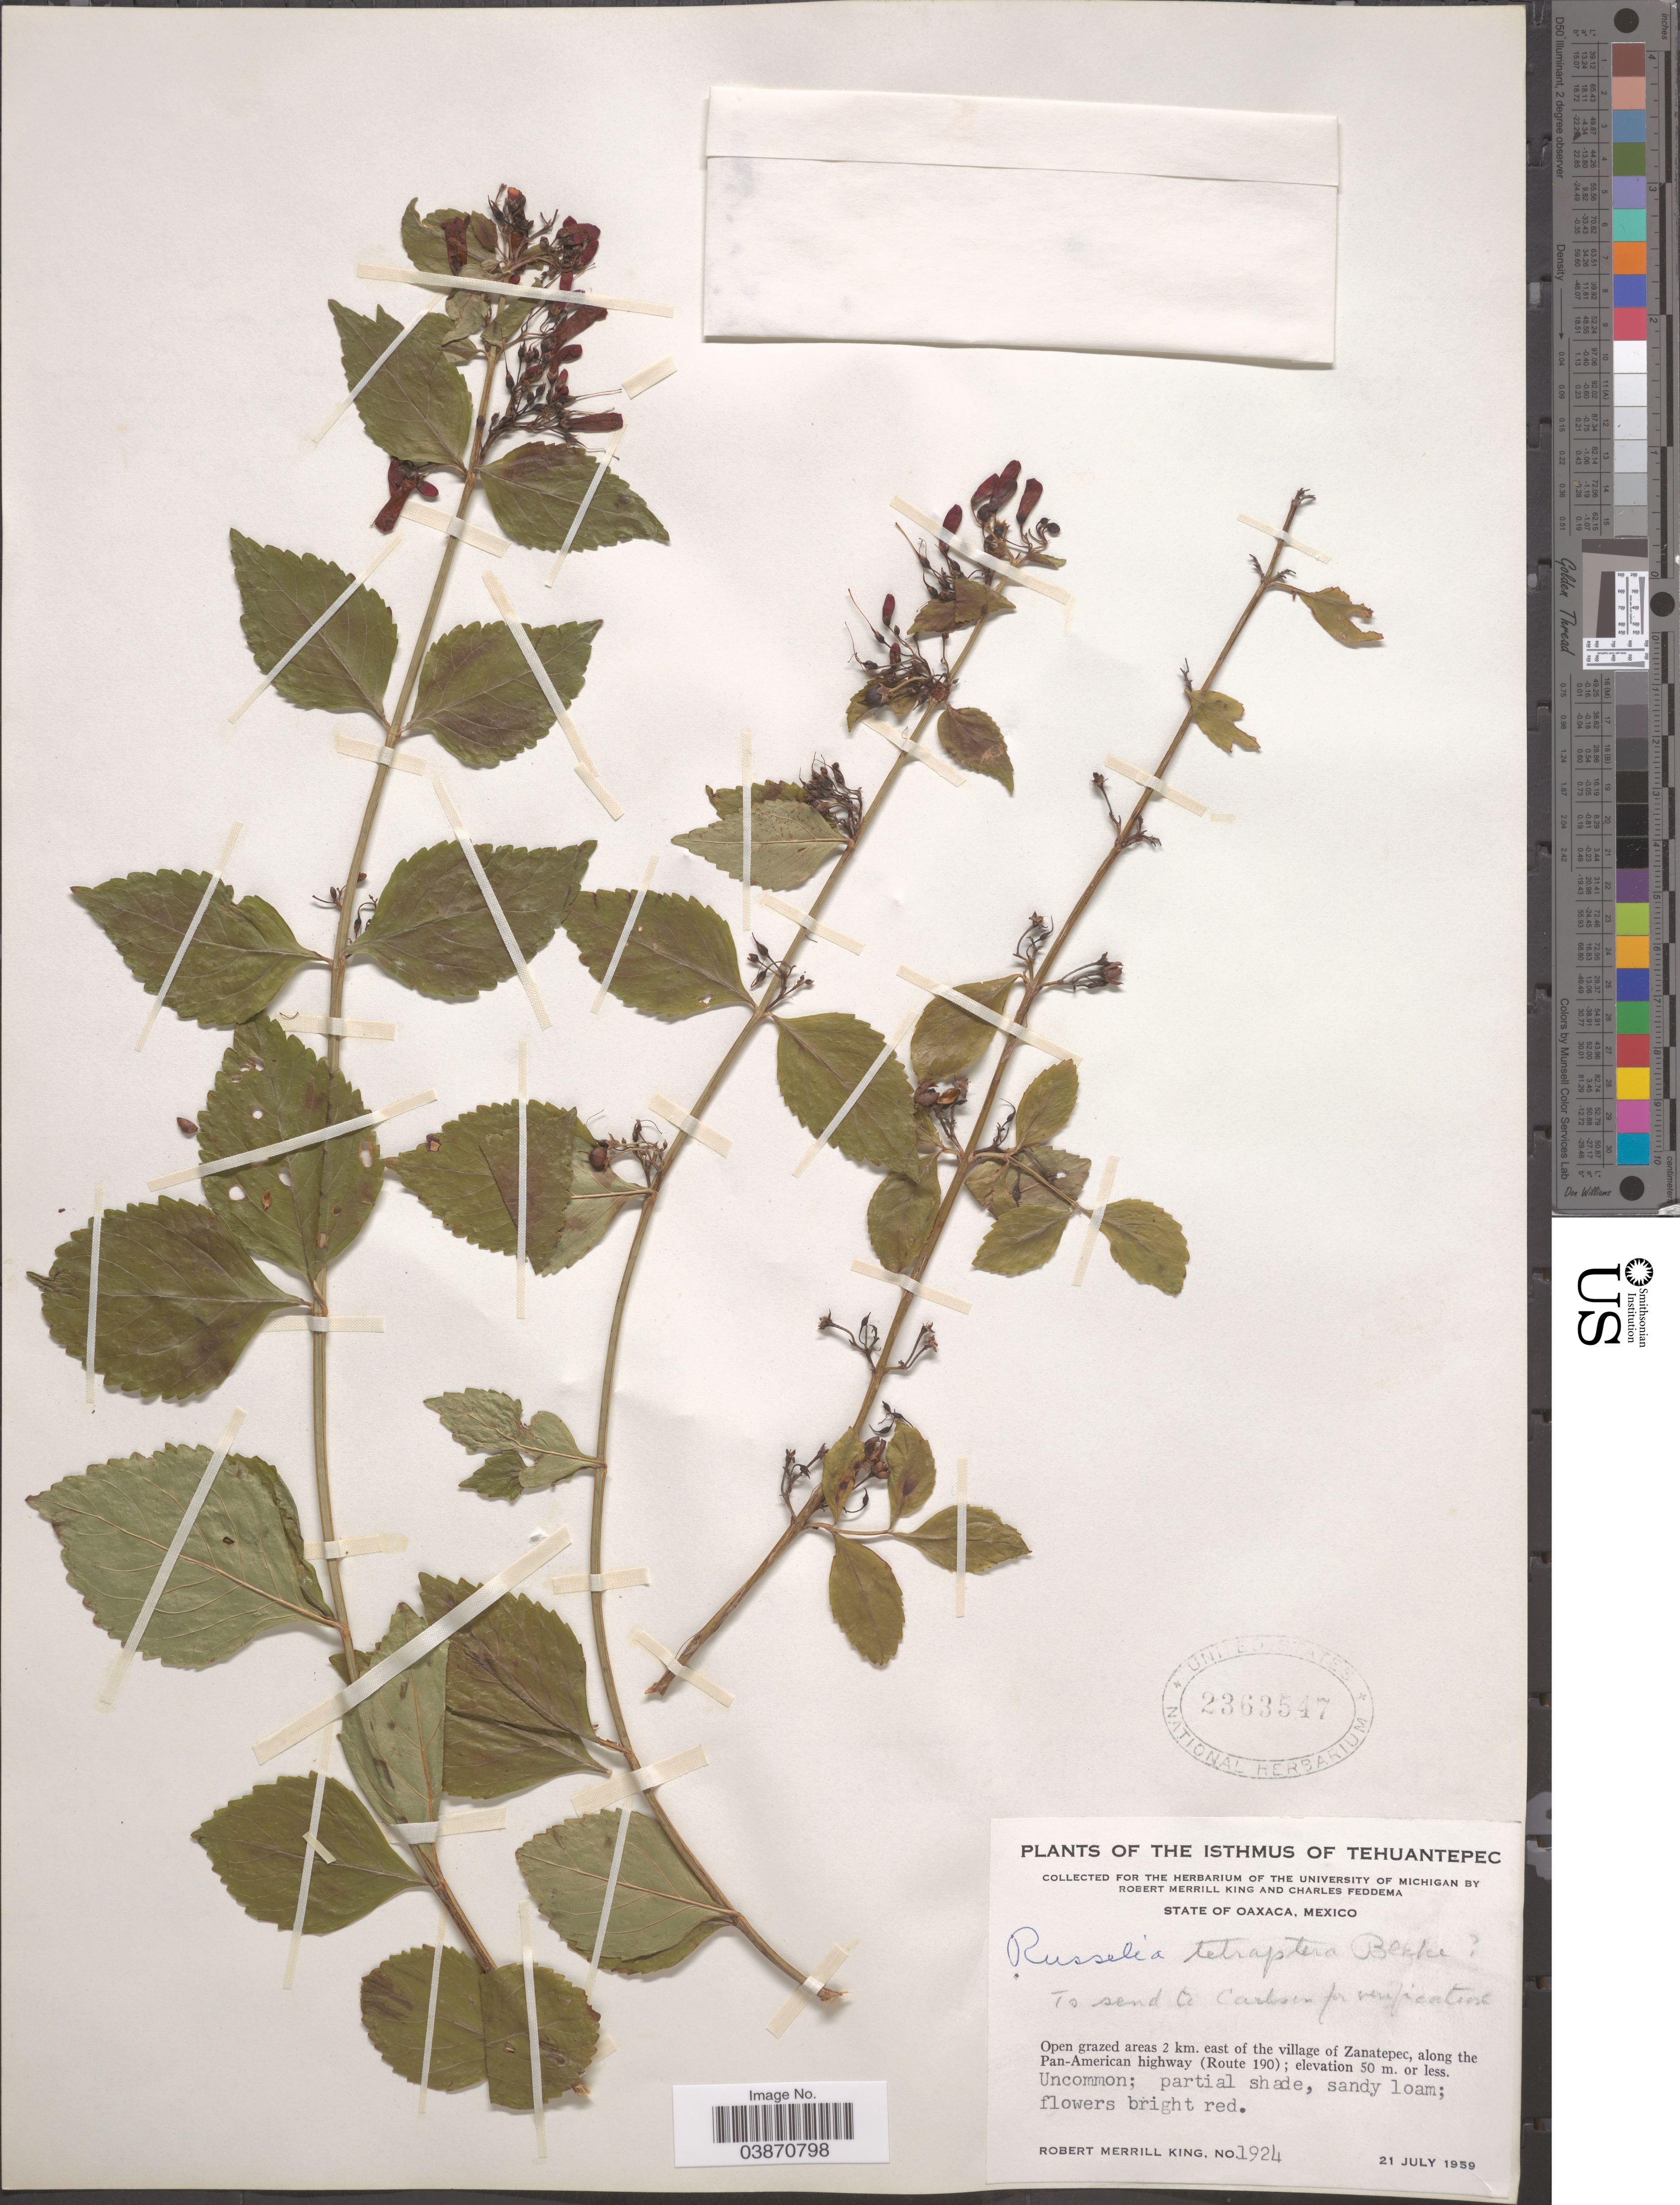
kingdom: Plantae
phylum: Tracheophyta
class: Magnoliopsida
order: Lamiales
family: Plantaginaceae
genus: Russelia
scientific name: Russelia tetraptera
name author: S.F. Blake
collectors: R. M. King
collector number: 1924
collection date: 1959-07-21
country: Mexico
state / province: Oaxaca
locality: The Isthmus of Tehuantepec. 2 km. east of the village of Zanatepec, along the Pan-American highway (Route 190).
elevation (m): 50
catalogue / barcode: US 2363547